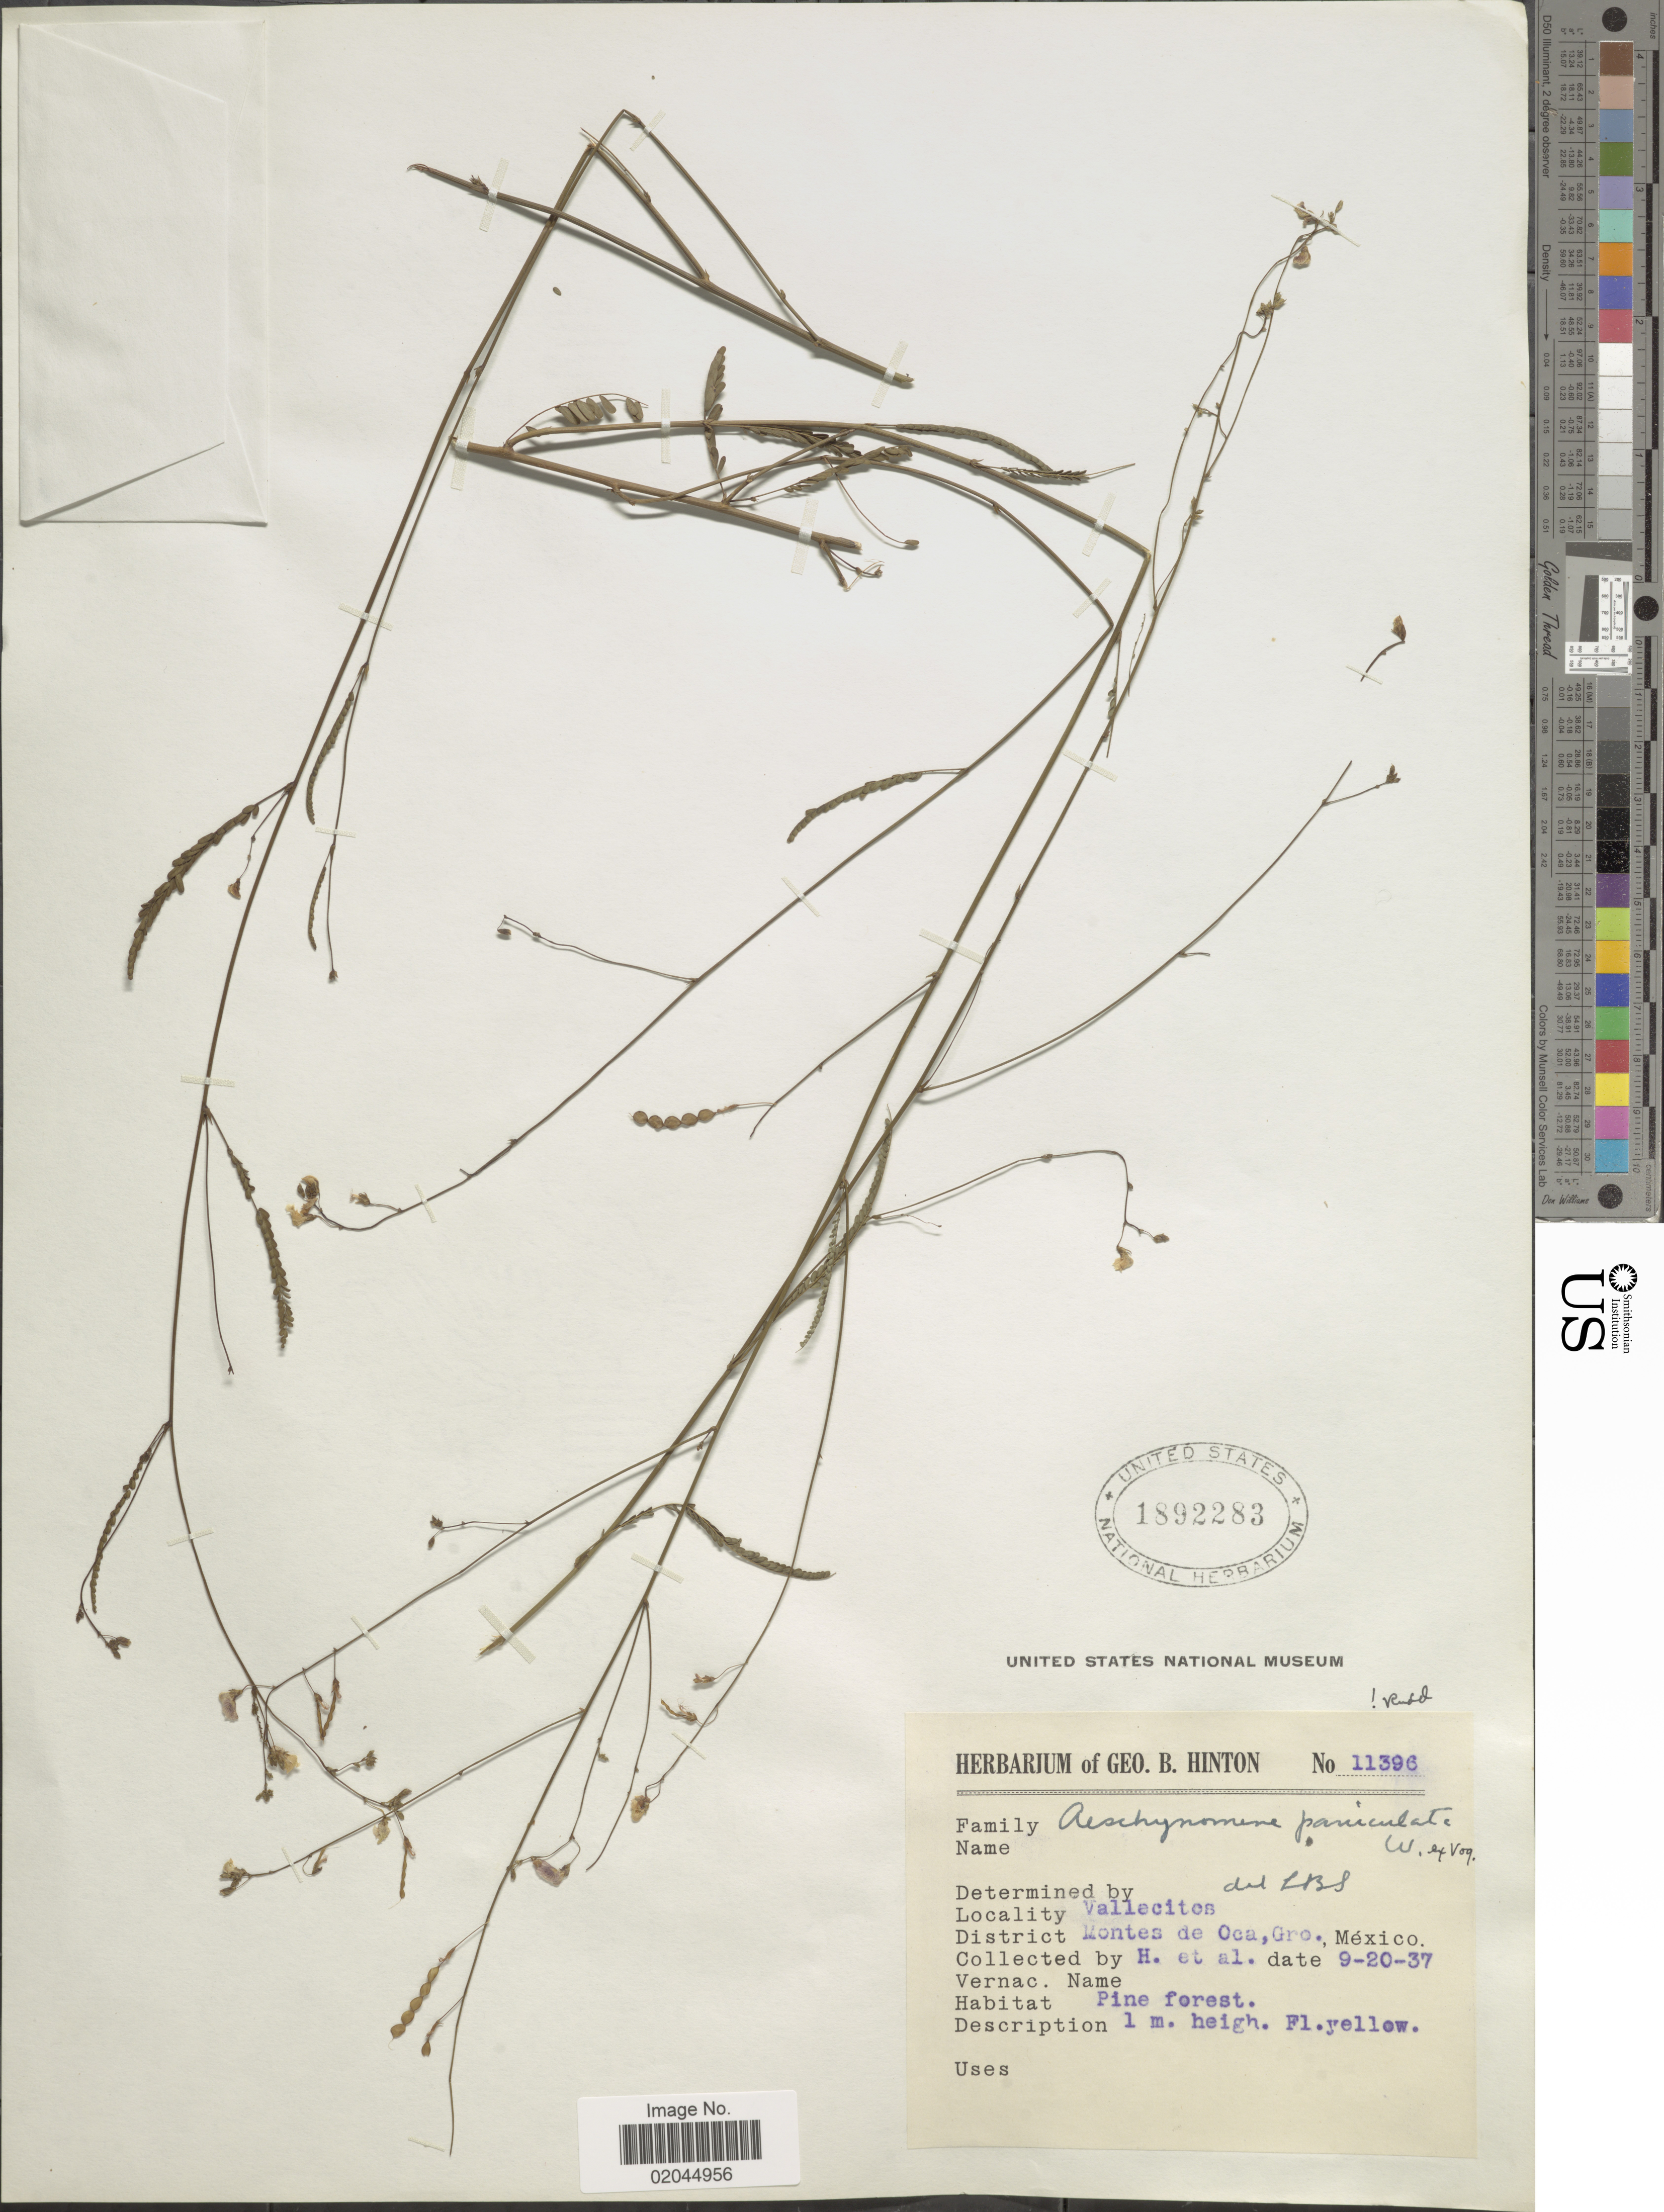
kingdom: Plantae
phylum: Tracheophyta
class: Magnoliopsida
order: Fabales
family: Fabaceae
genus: Aeschynomene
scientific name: Aeschynomene paniculata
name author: Vogel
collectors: G. B. Hinton & et al.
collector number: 11396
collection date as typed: Transcribed d/m/y: 20/9/37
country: Mexico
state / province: Guerrero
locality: Vallecites, District Montes de Oca, Gro. Mexico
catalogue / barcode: US 1892283